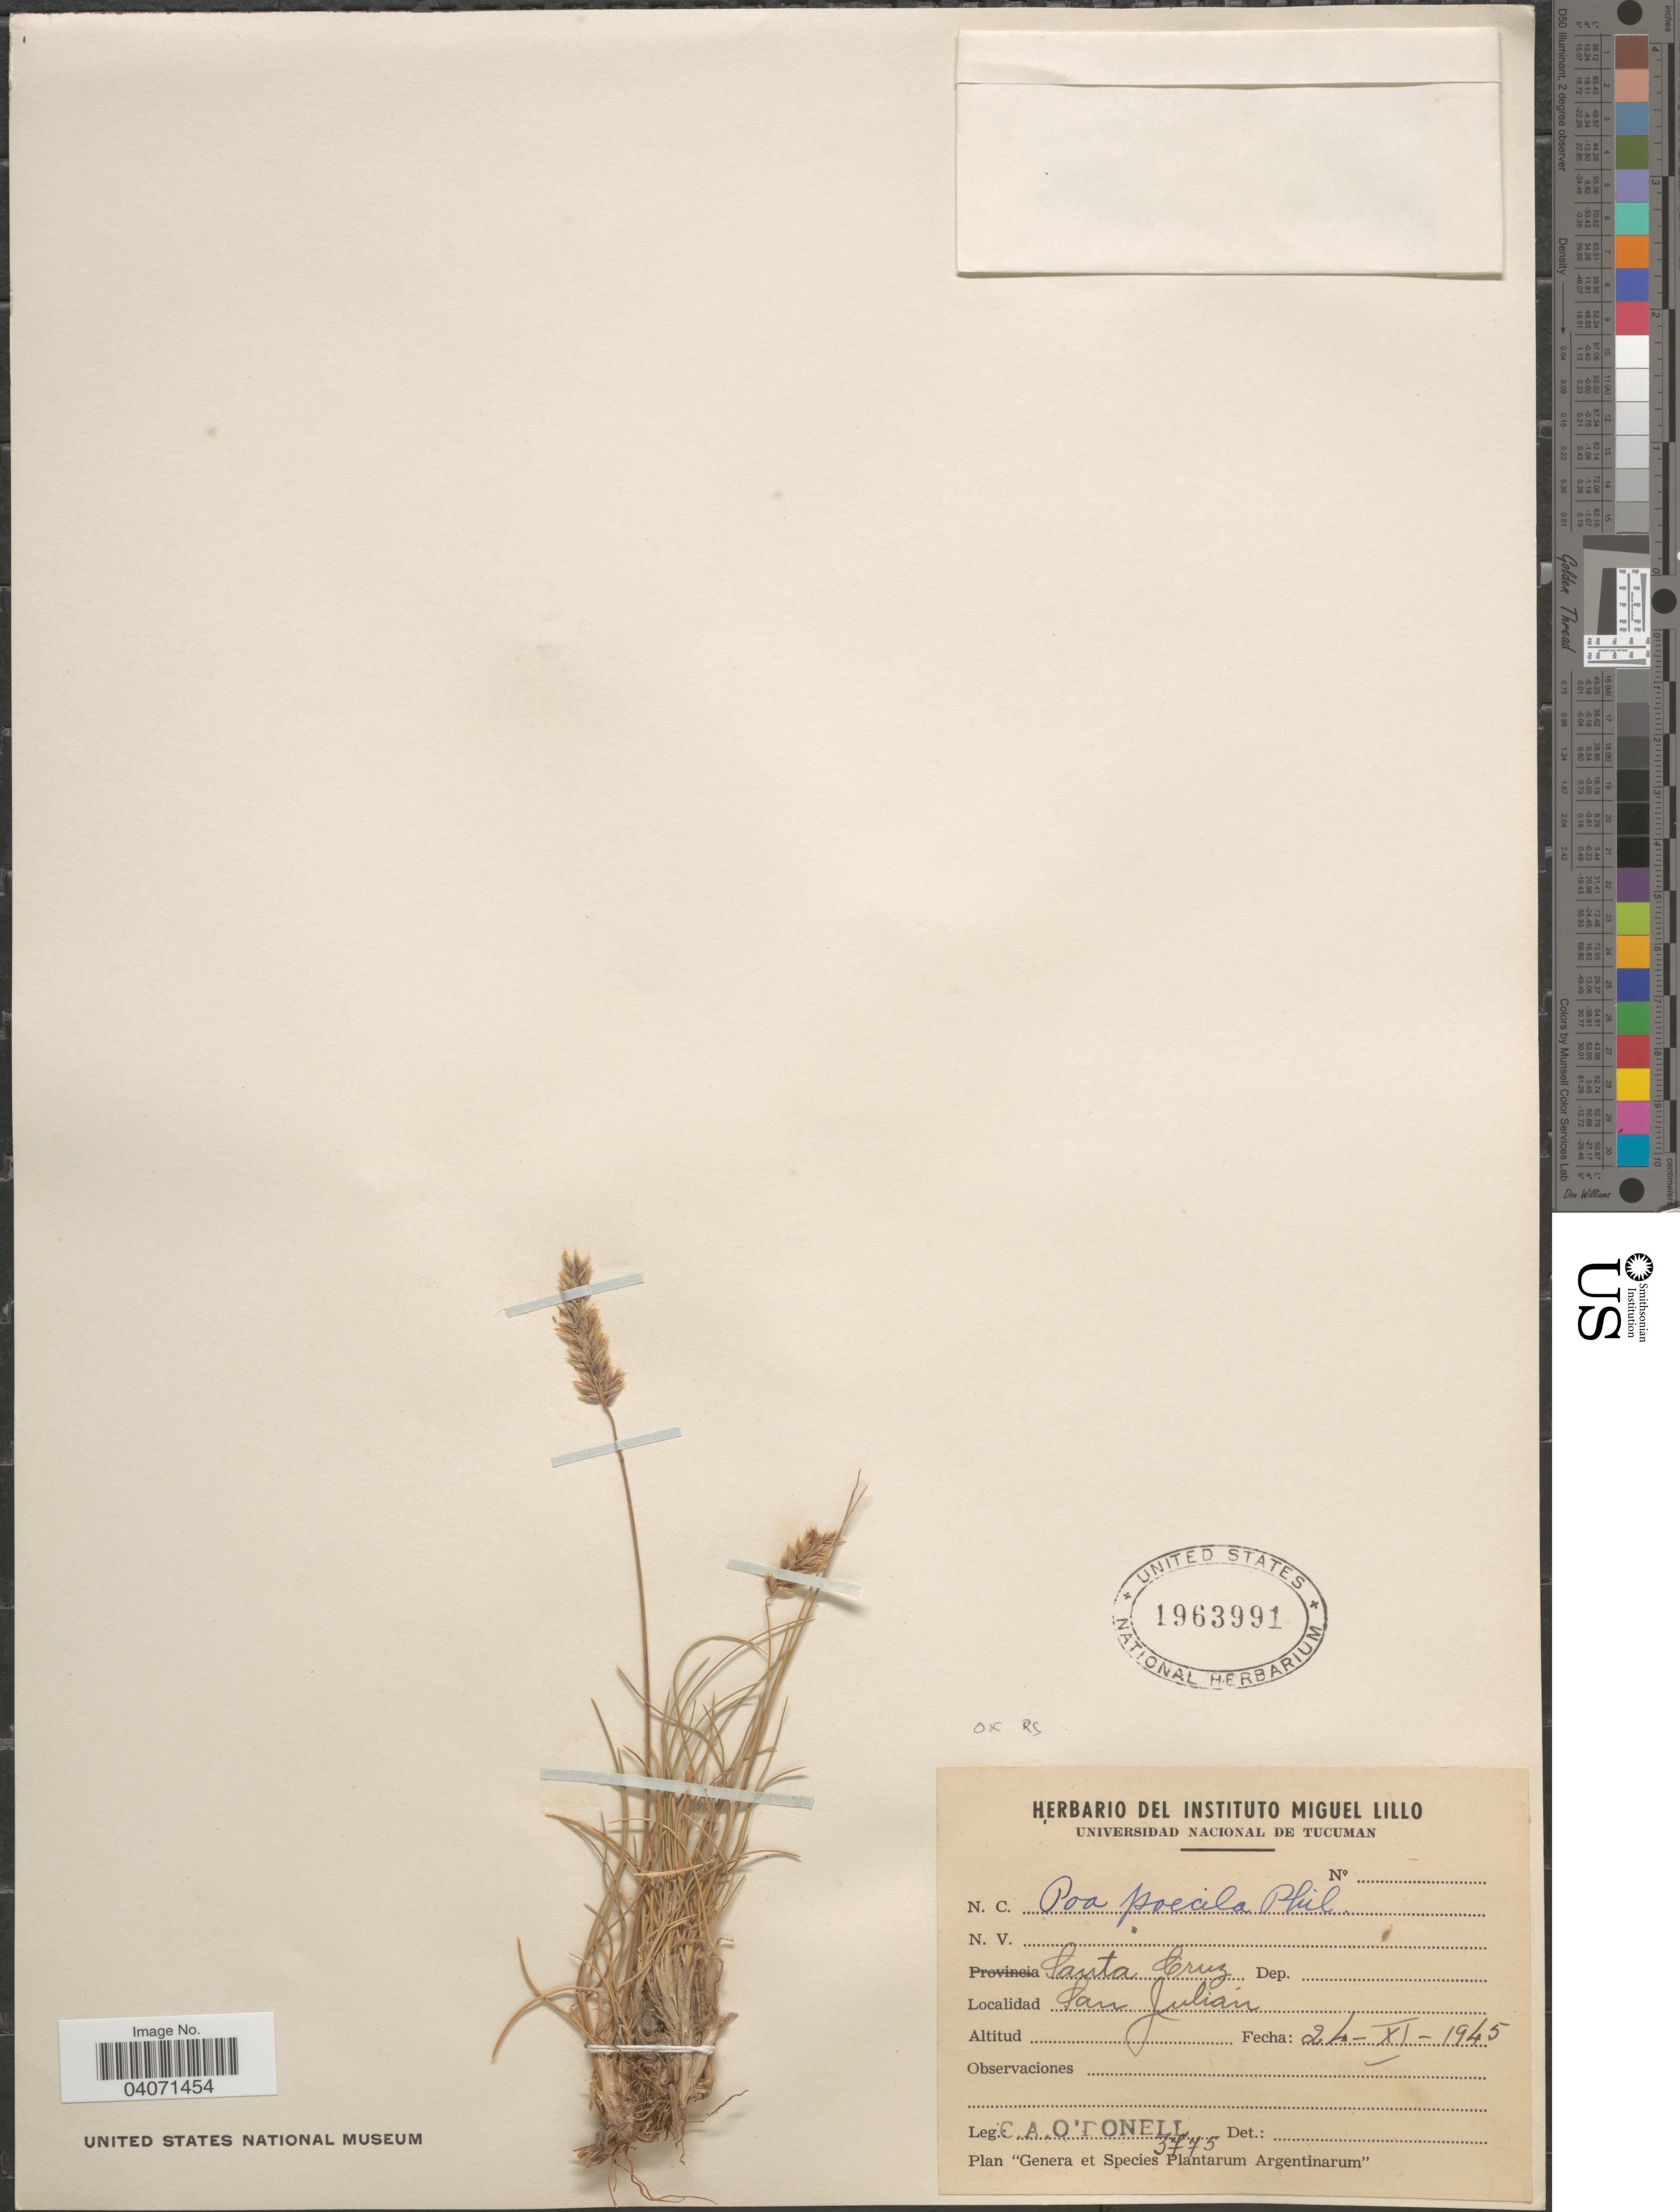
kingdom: Plantae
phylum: Tracheophyta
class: Liliopsida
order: Poales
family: Poaceae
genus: Poa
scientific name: Poa spiciformis var. spiciformis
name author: Steud.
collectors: C. A. O'Donell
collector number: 3775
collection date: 1945-11-24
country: Argentina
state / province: Santa Cruz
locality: San Julián.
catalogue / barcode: US 1963991